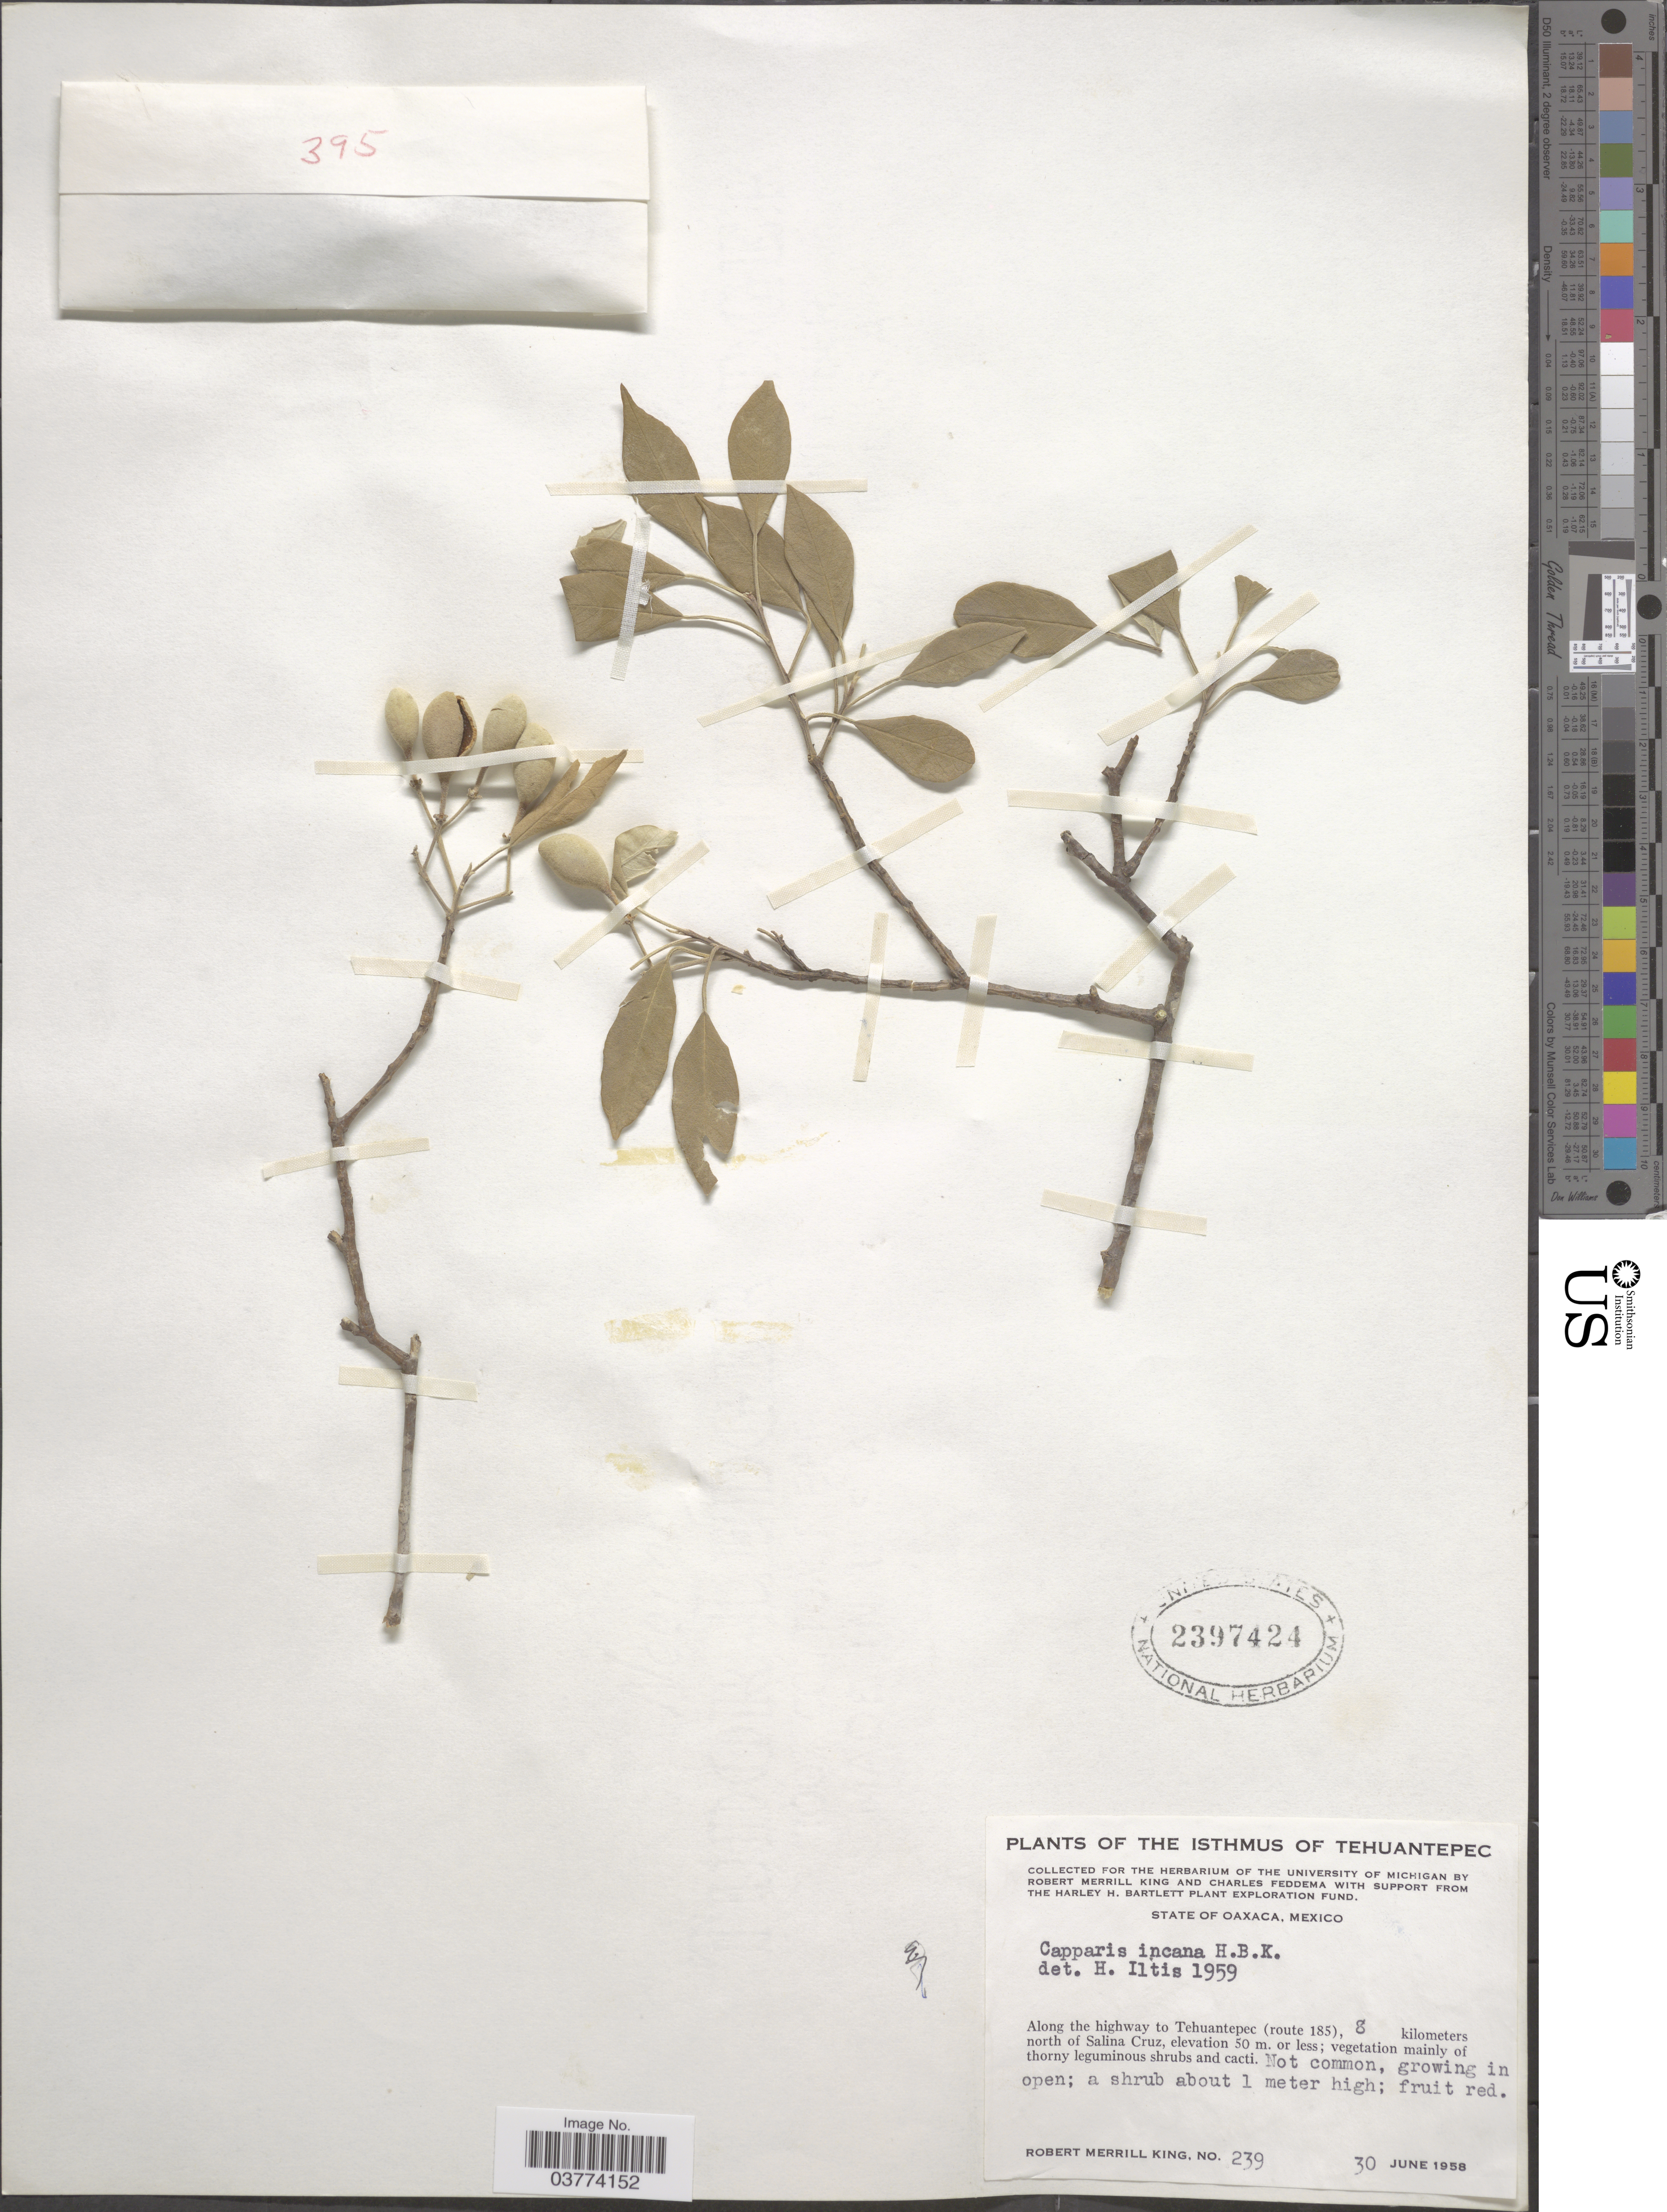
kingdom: Plantae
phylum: Tracheophyta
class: Magnoliopsida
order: Brassicales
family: Capparaceae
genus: Quadrella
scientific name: Quadrella incana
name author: (Kunth) Iltis & Cornejo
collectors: R. M. King & C. Feddema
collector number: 239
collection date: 1958-06-30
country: Mexico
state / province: Oaxaca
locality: The Isthmus of Tehuantepec. Along the highway to Tehuantepec (route 185), 8 kilometers north of Salina Cruz.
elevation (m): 50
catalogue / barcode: US 2397424